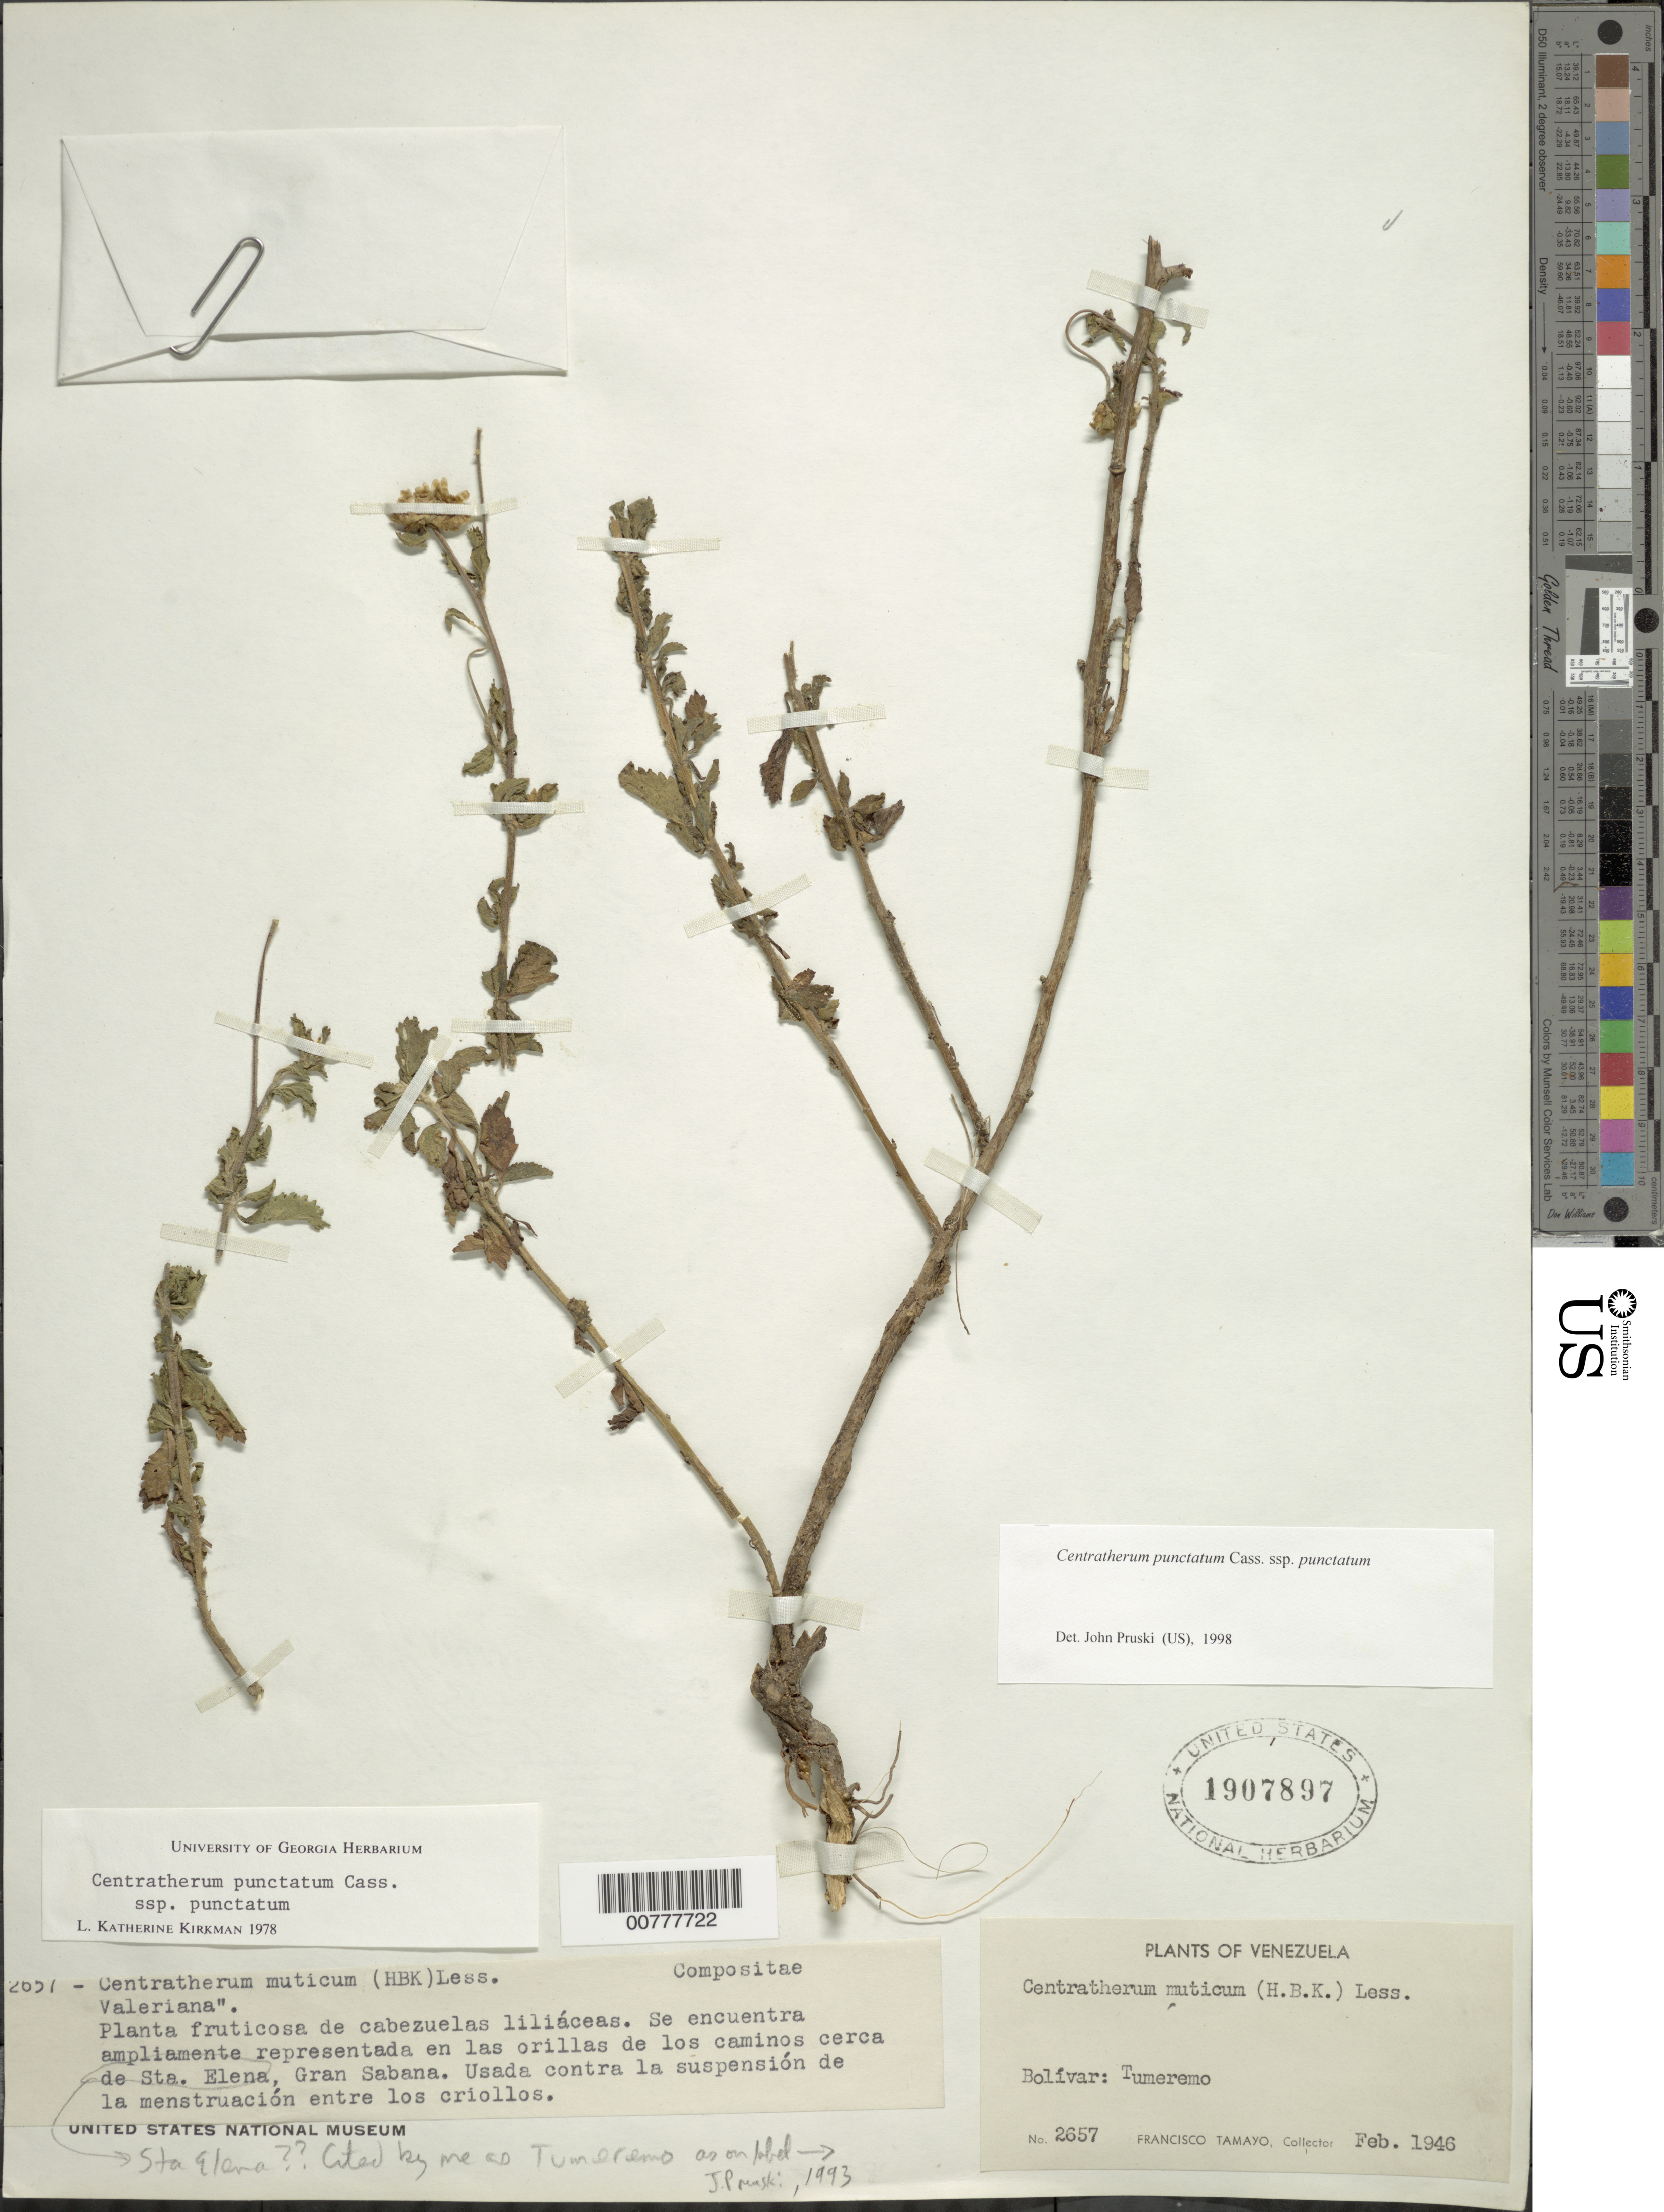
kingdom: Plantae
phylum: Tracheophyta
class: Magnoliopsida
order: Asterales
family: Asteraceae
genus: Centratherum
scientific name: Centratherum punctatum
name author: Cass.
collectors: F. Tamayo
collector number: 2657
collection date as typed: Feb-46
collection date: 1946-02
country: Venezuela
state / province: Bolívar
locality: Gran Sabana, Sta. Elena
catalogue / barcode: US 1907897